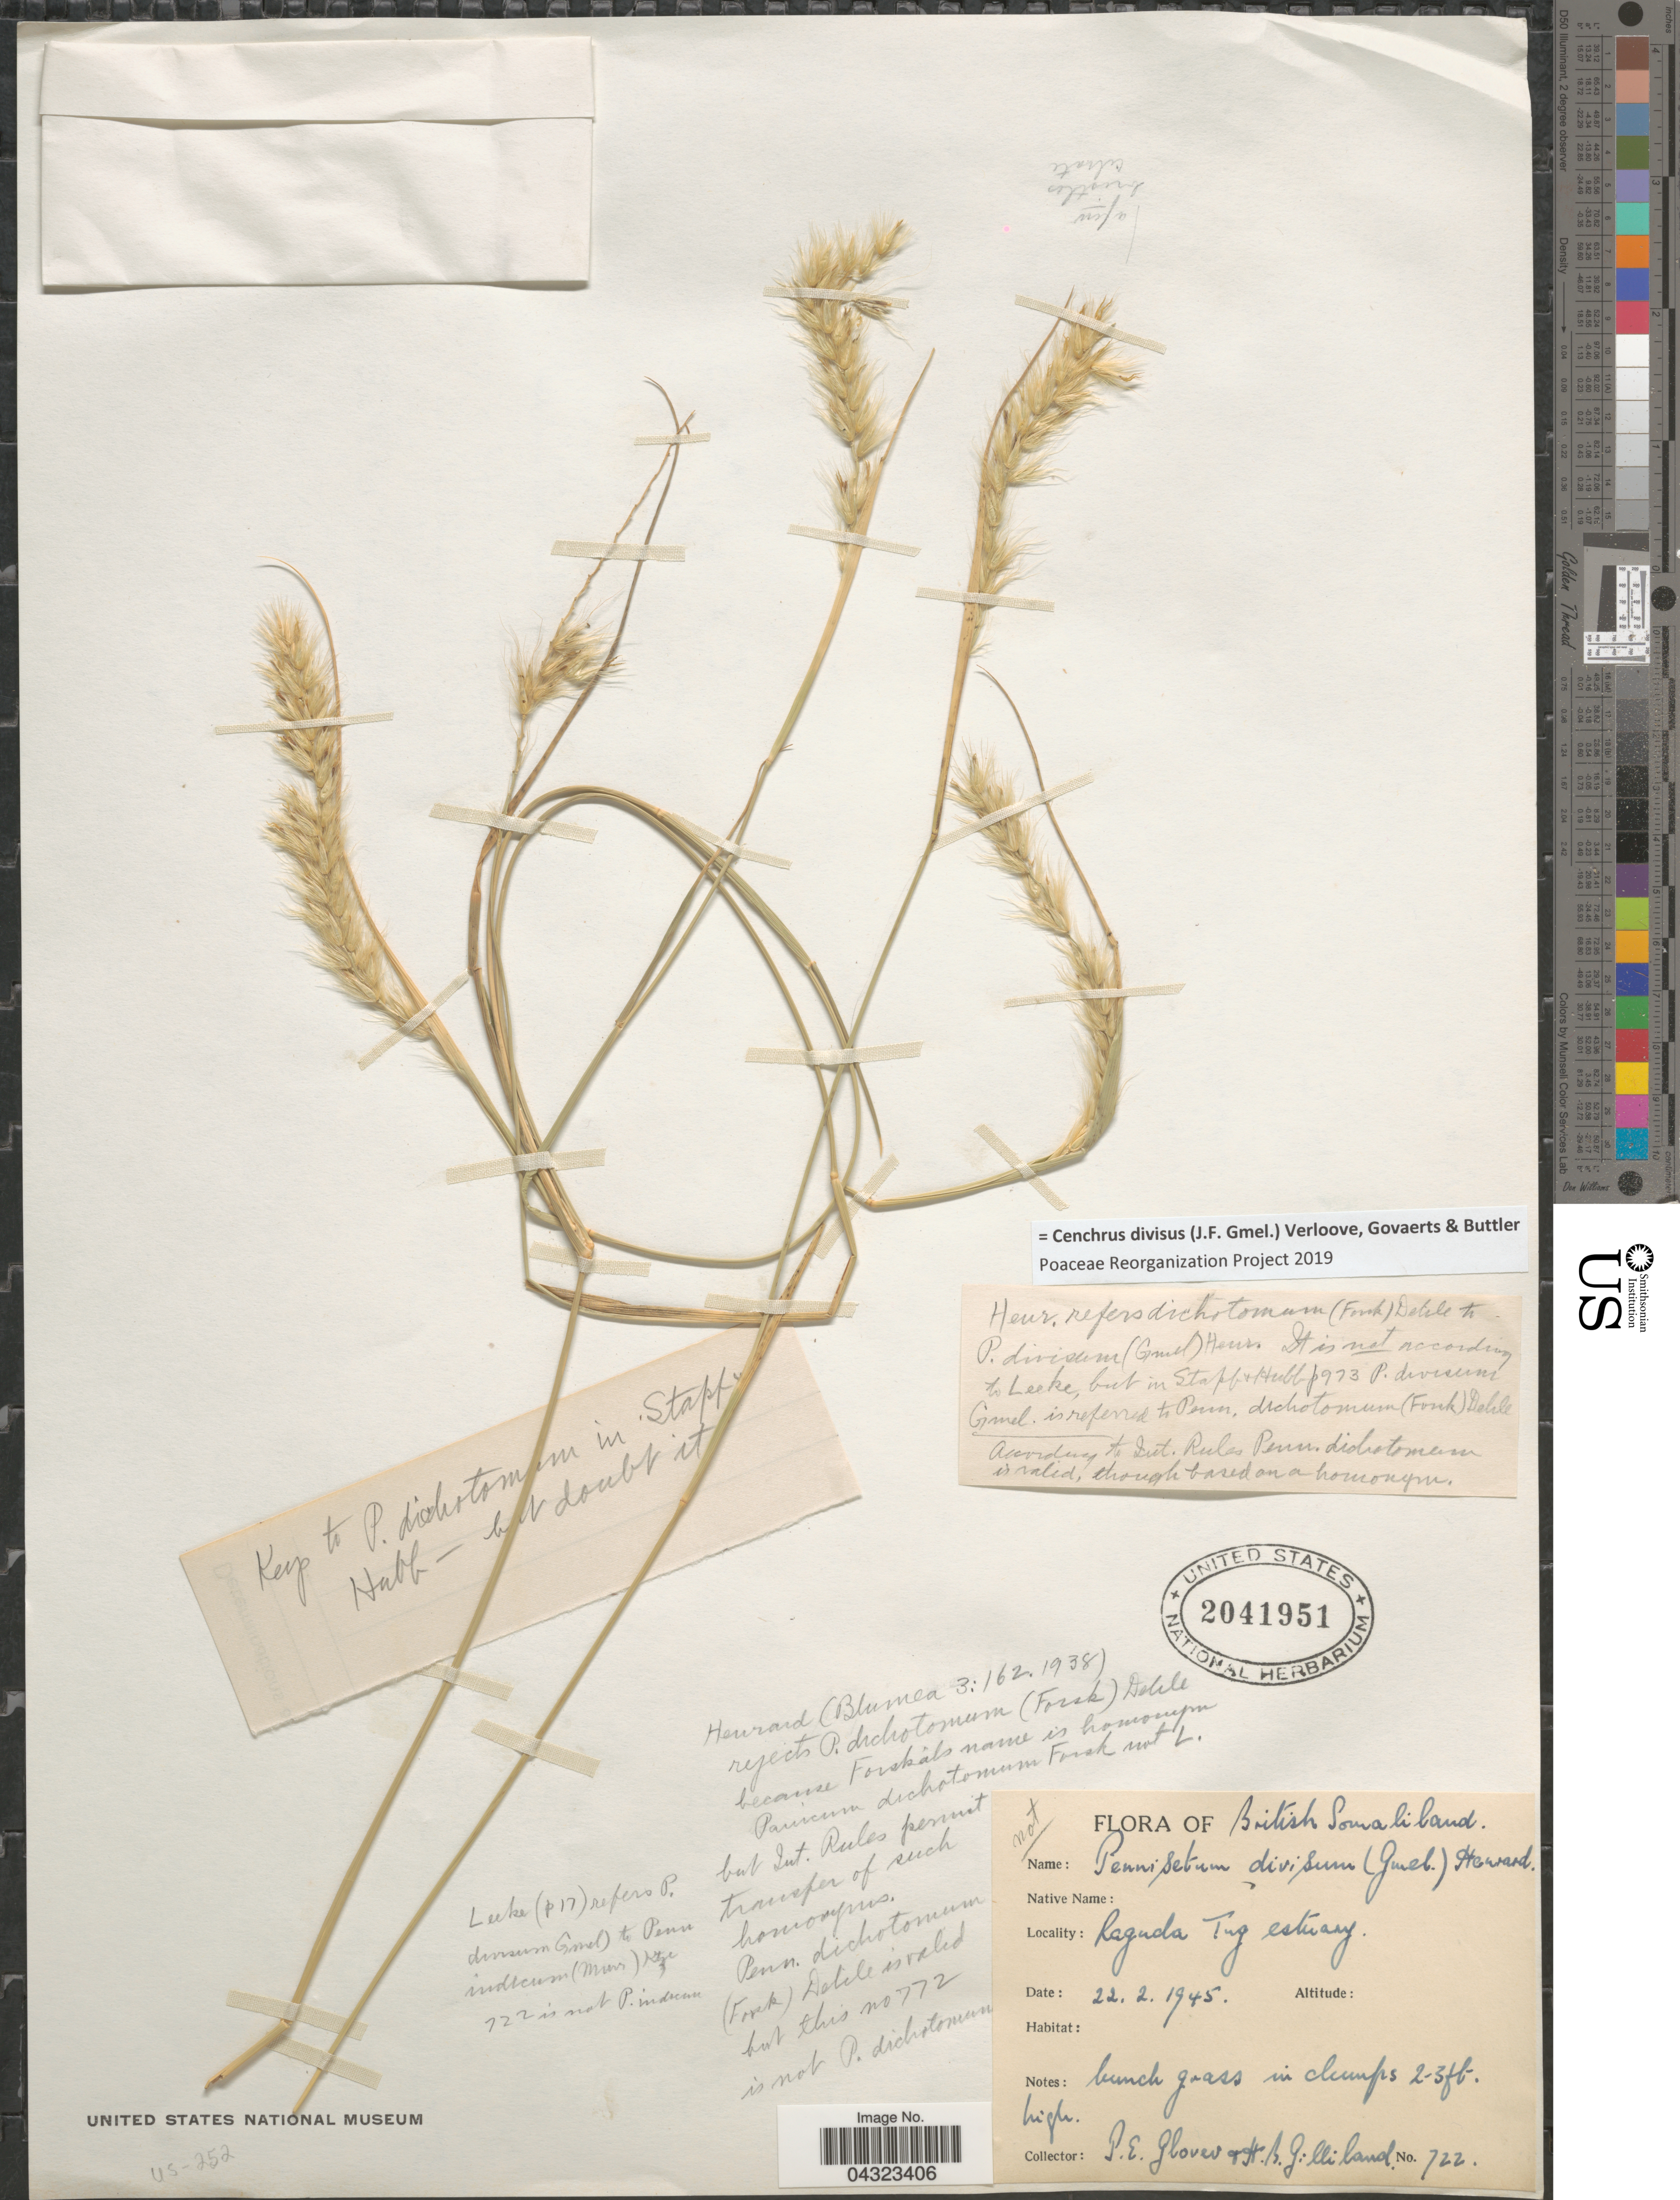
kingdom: Plantae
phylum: Tracheophyta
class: Liliopsida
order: Poales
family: Poaceae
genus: Cenchrus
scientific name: Cenchrus divisus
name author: (J.F. Gmel.) Verloove et al.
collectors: P. Glover & H. Gilliland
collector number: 722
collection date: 1945-02-22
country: Somalia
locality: British Somaliland. Raguda Tug estuary.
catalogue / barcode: US 2041951